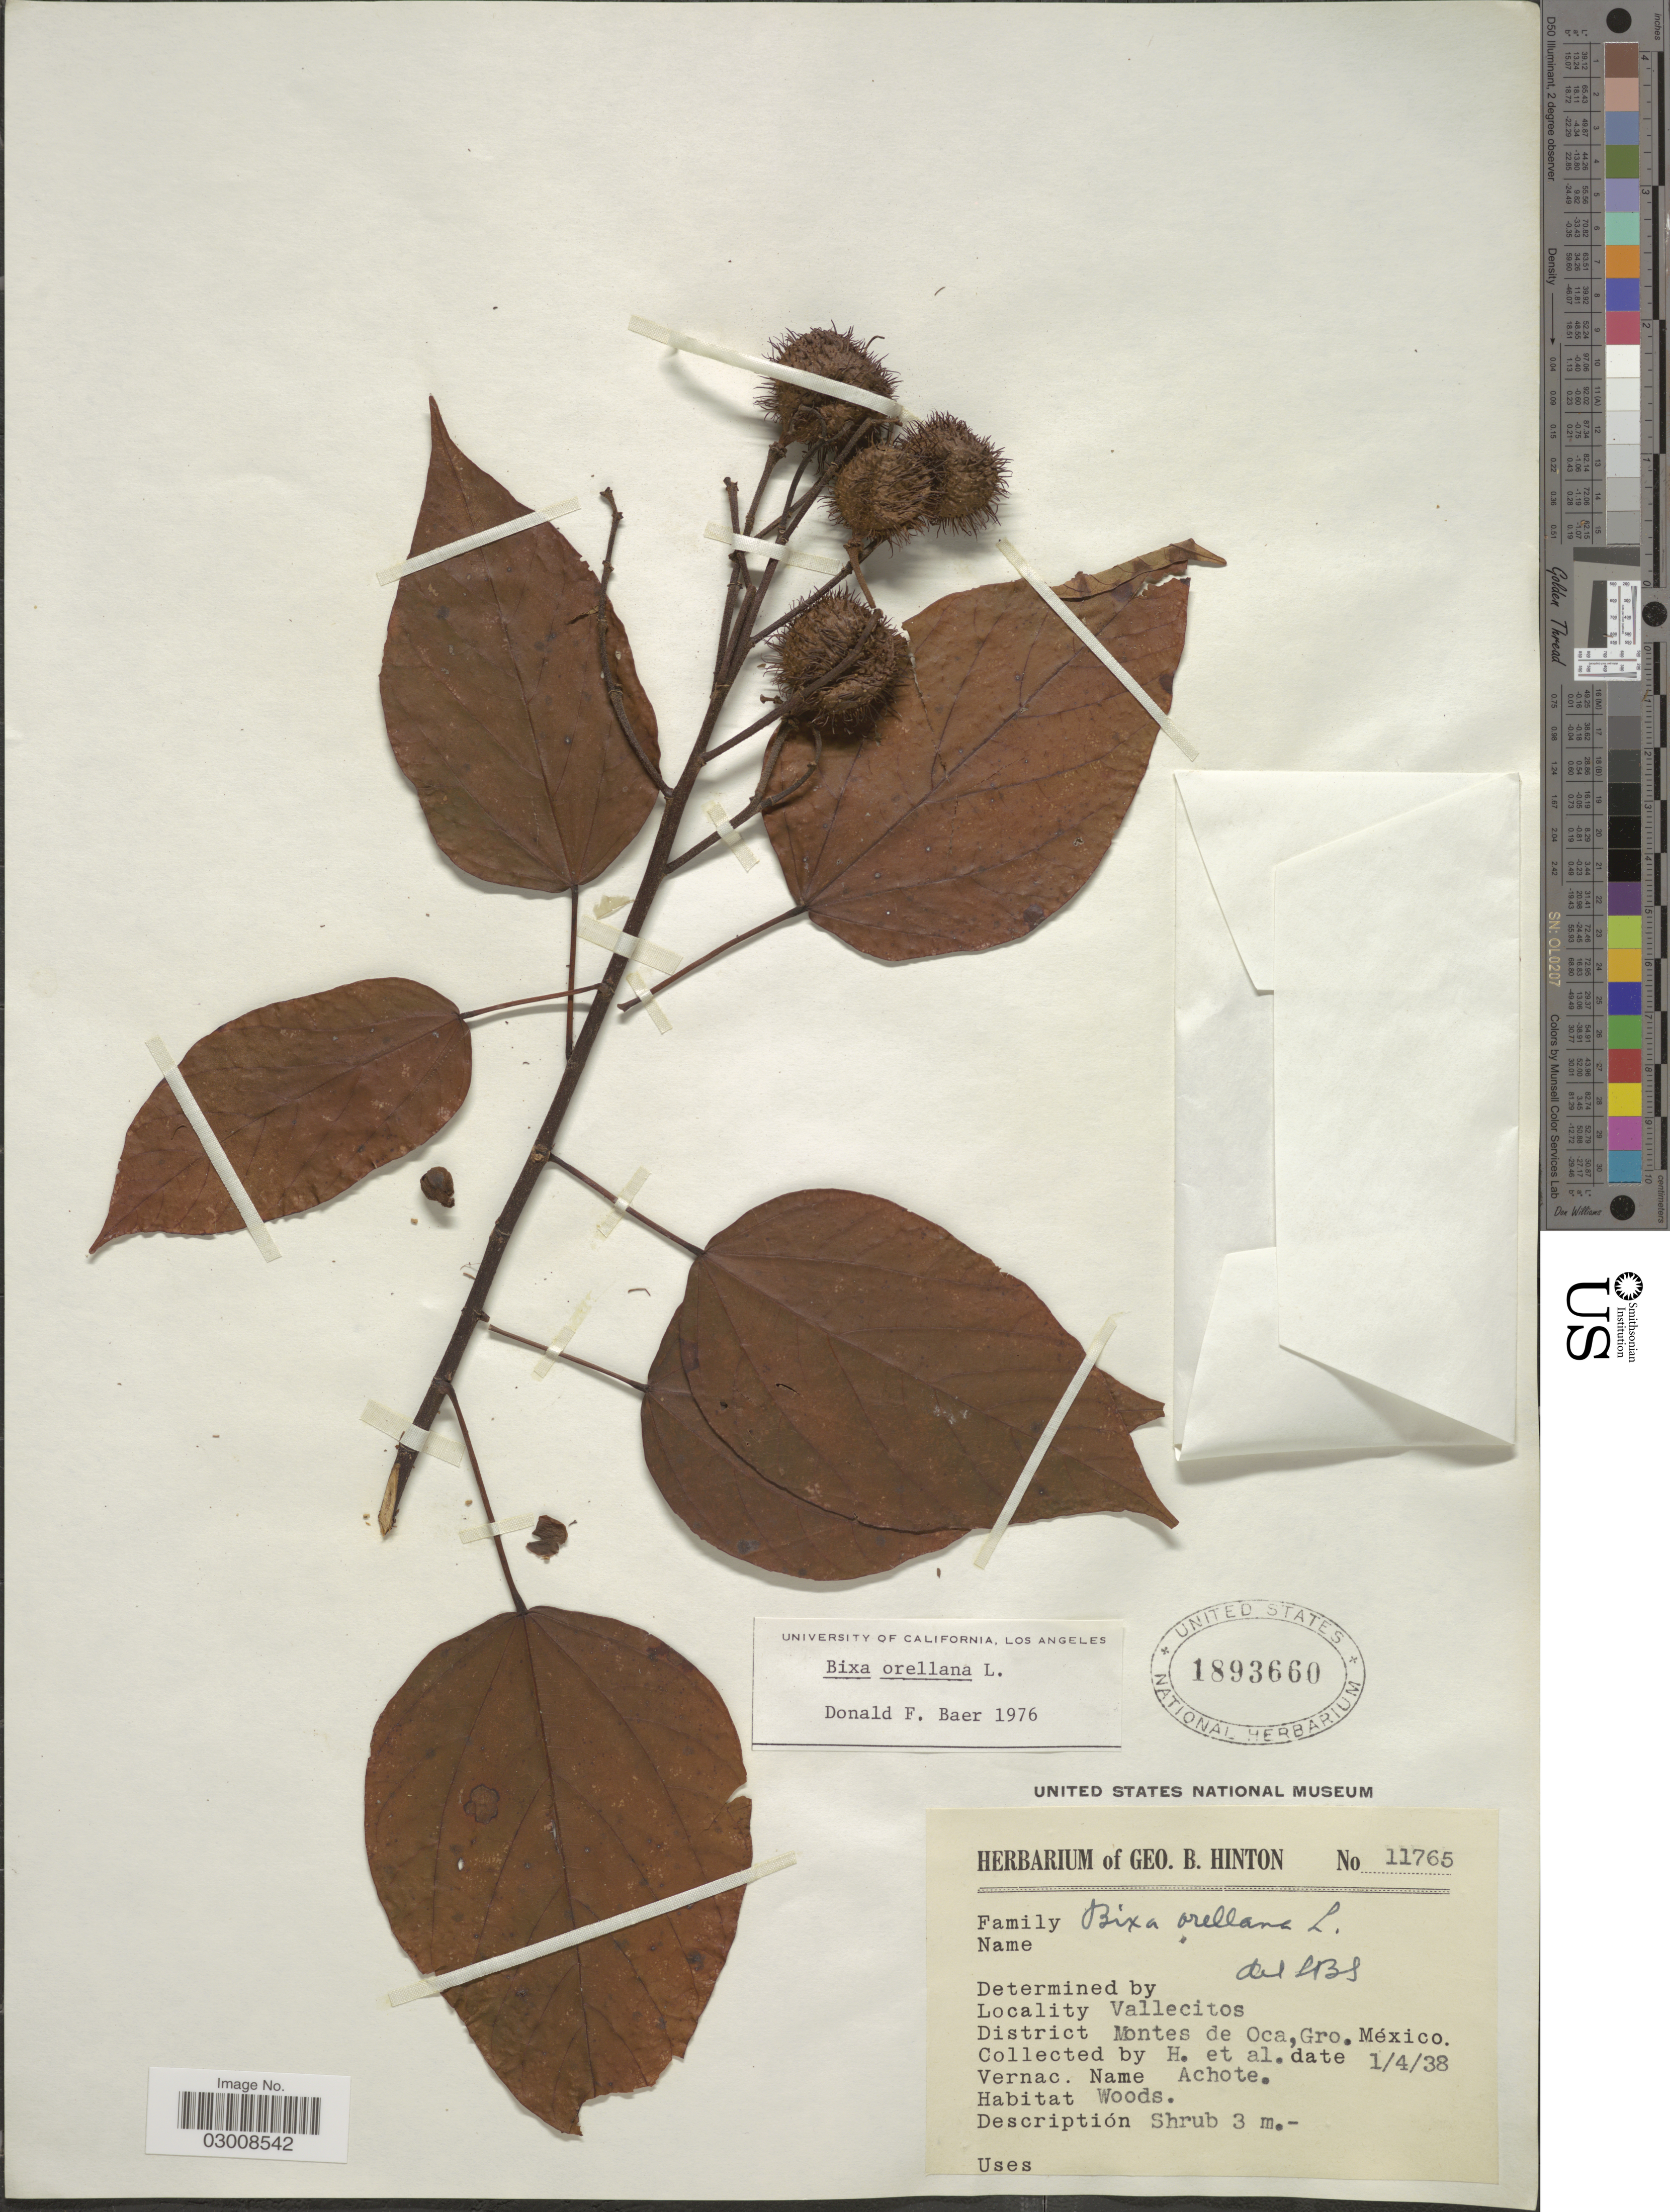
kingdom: Plantae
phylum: Tracheophyta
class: Magnoliopsida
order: Malvales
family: Bixaceae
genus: Bixa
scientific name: Bixa orellana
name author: L.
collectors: G. B. Hinton & et al.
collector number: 11765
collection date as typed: Transcribed d/m/y: 1/4/38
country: Mexico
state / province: Guerrero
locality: Vallecitos, District Montes de Oca, Gro.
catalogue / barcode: US 1893660